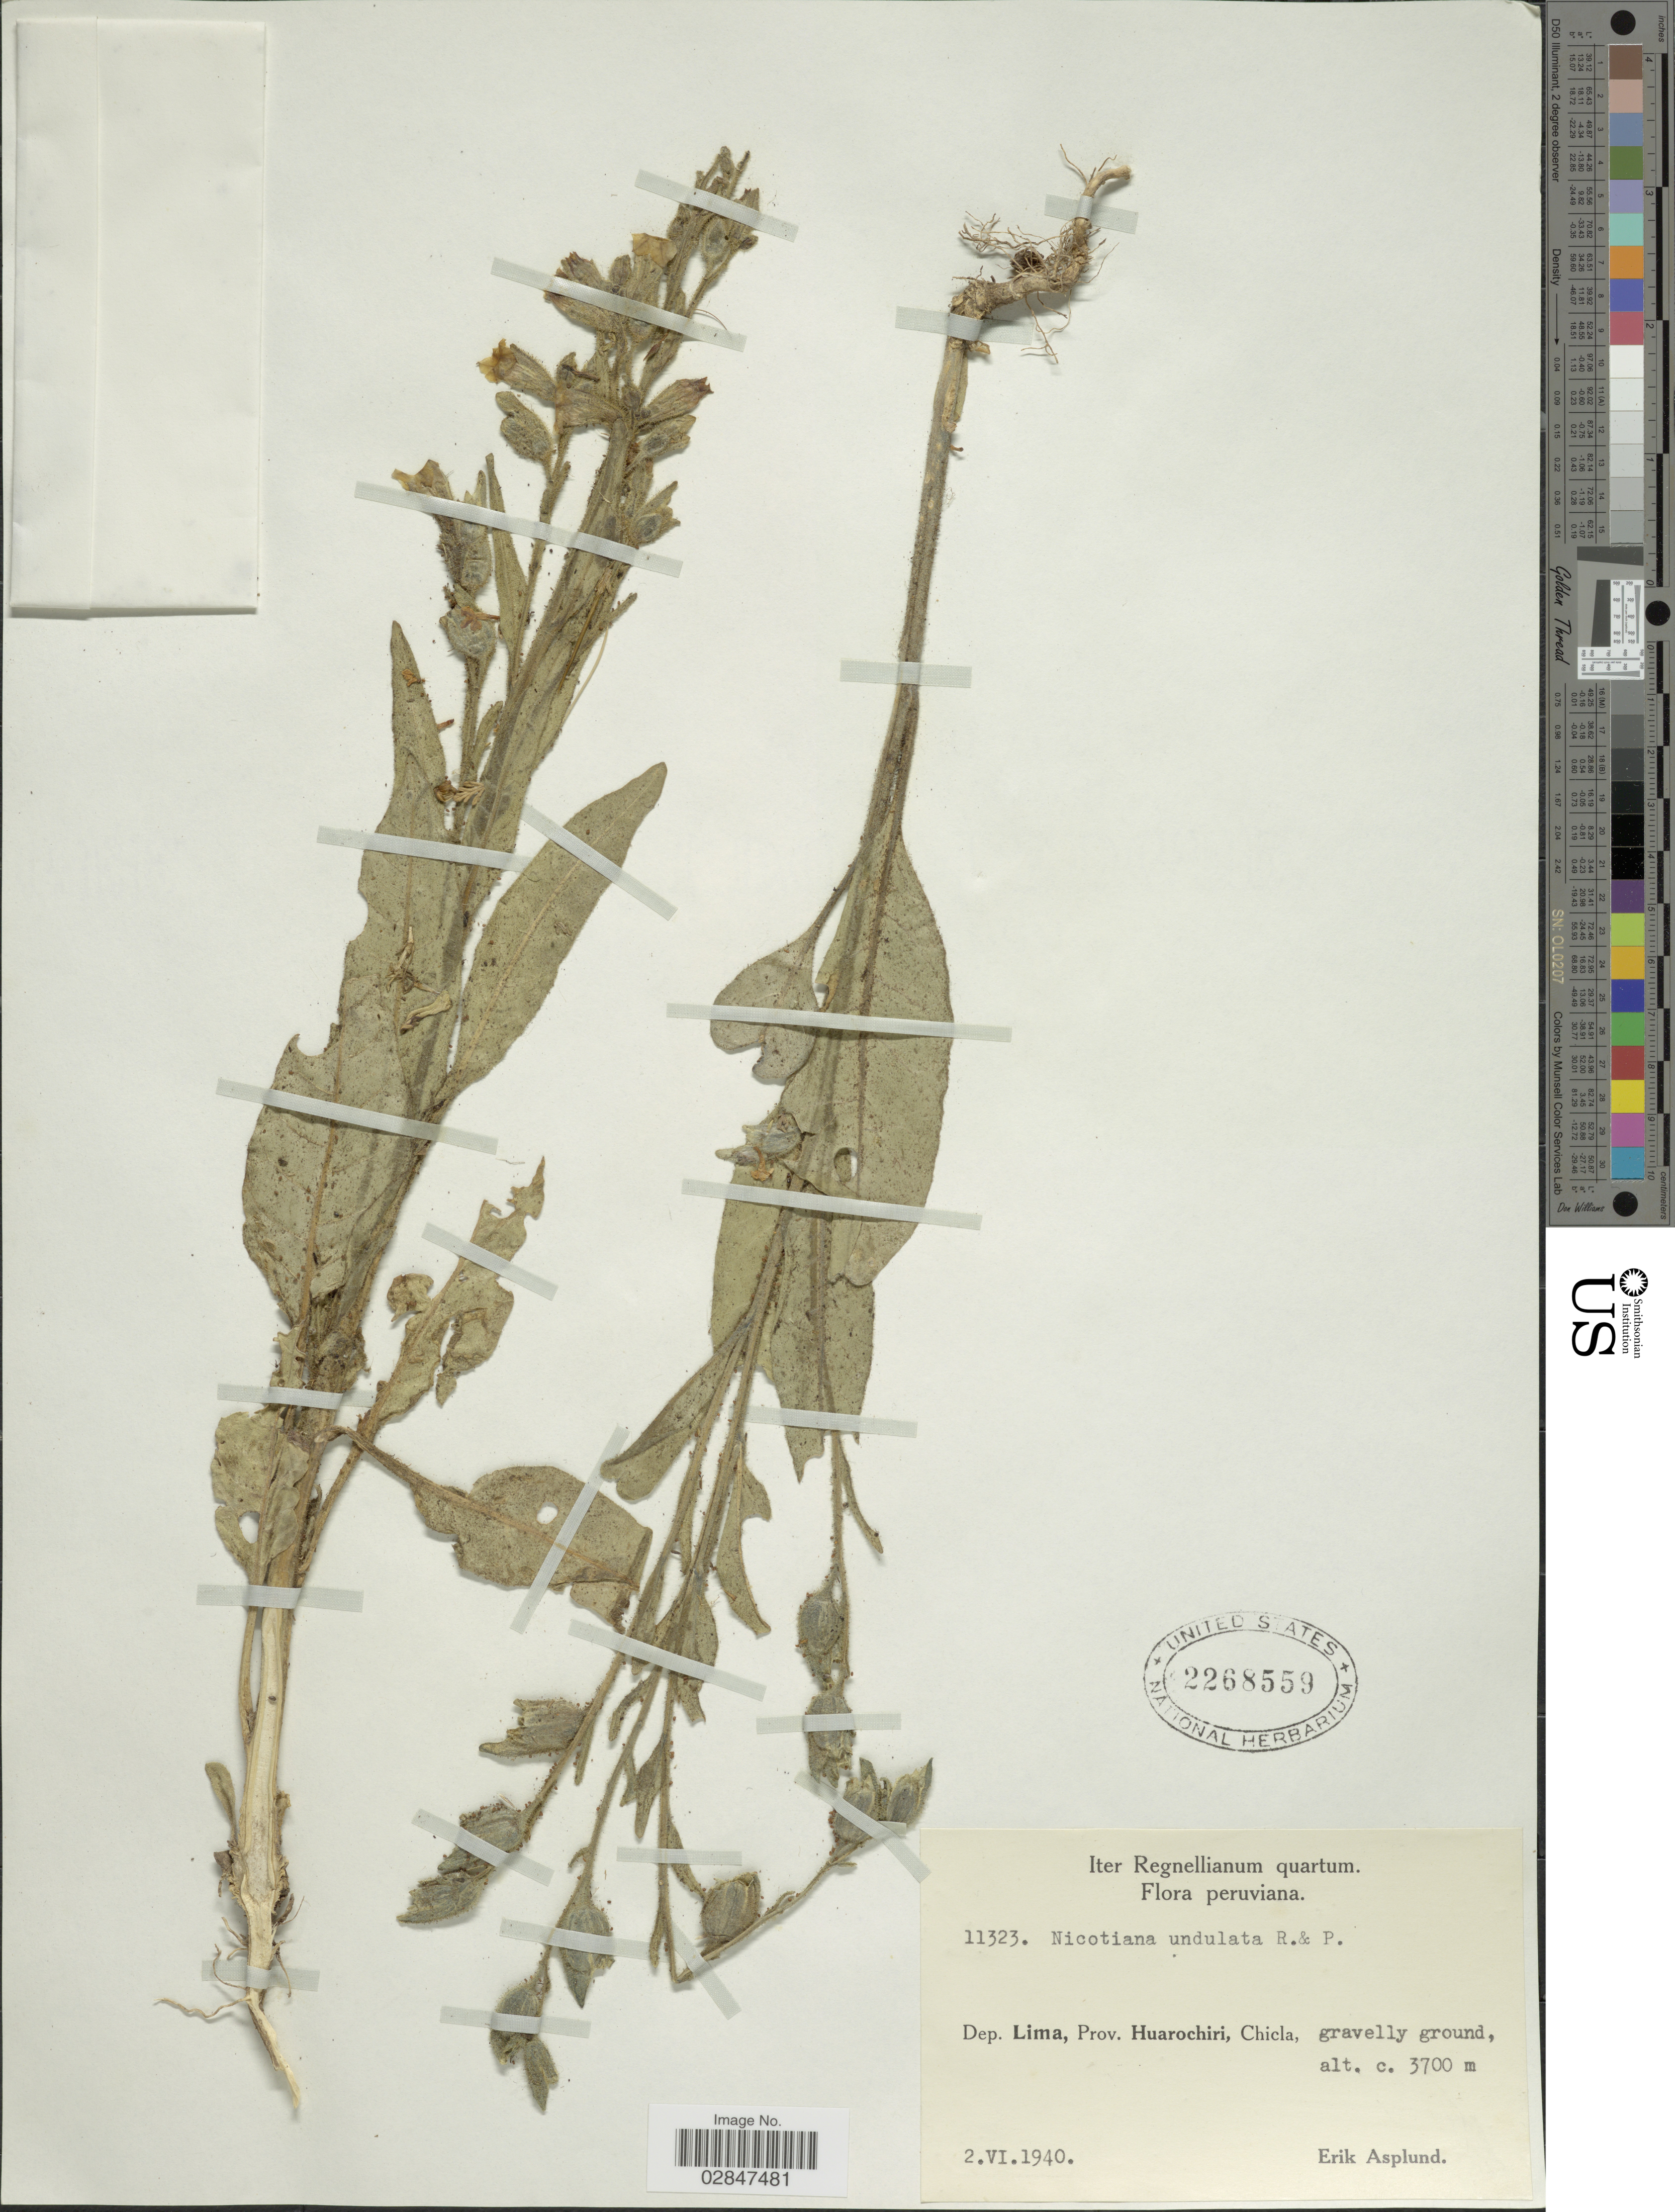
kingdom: Plantae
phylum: Tracheophyta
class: Magnoliopsida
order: Solanales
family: Solanaceae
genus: Nicotiana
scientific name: Nicotiana undulata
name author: Ruiz & Pav.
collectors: E. Asplund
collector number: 11323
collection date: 1940-06-02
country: Peru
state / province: Lima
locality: Dep. Lima, Prov. Huarochiri, Chicla.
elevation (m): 3700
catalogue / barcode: US 2268559